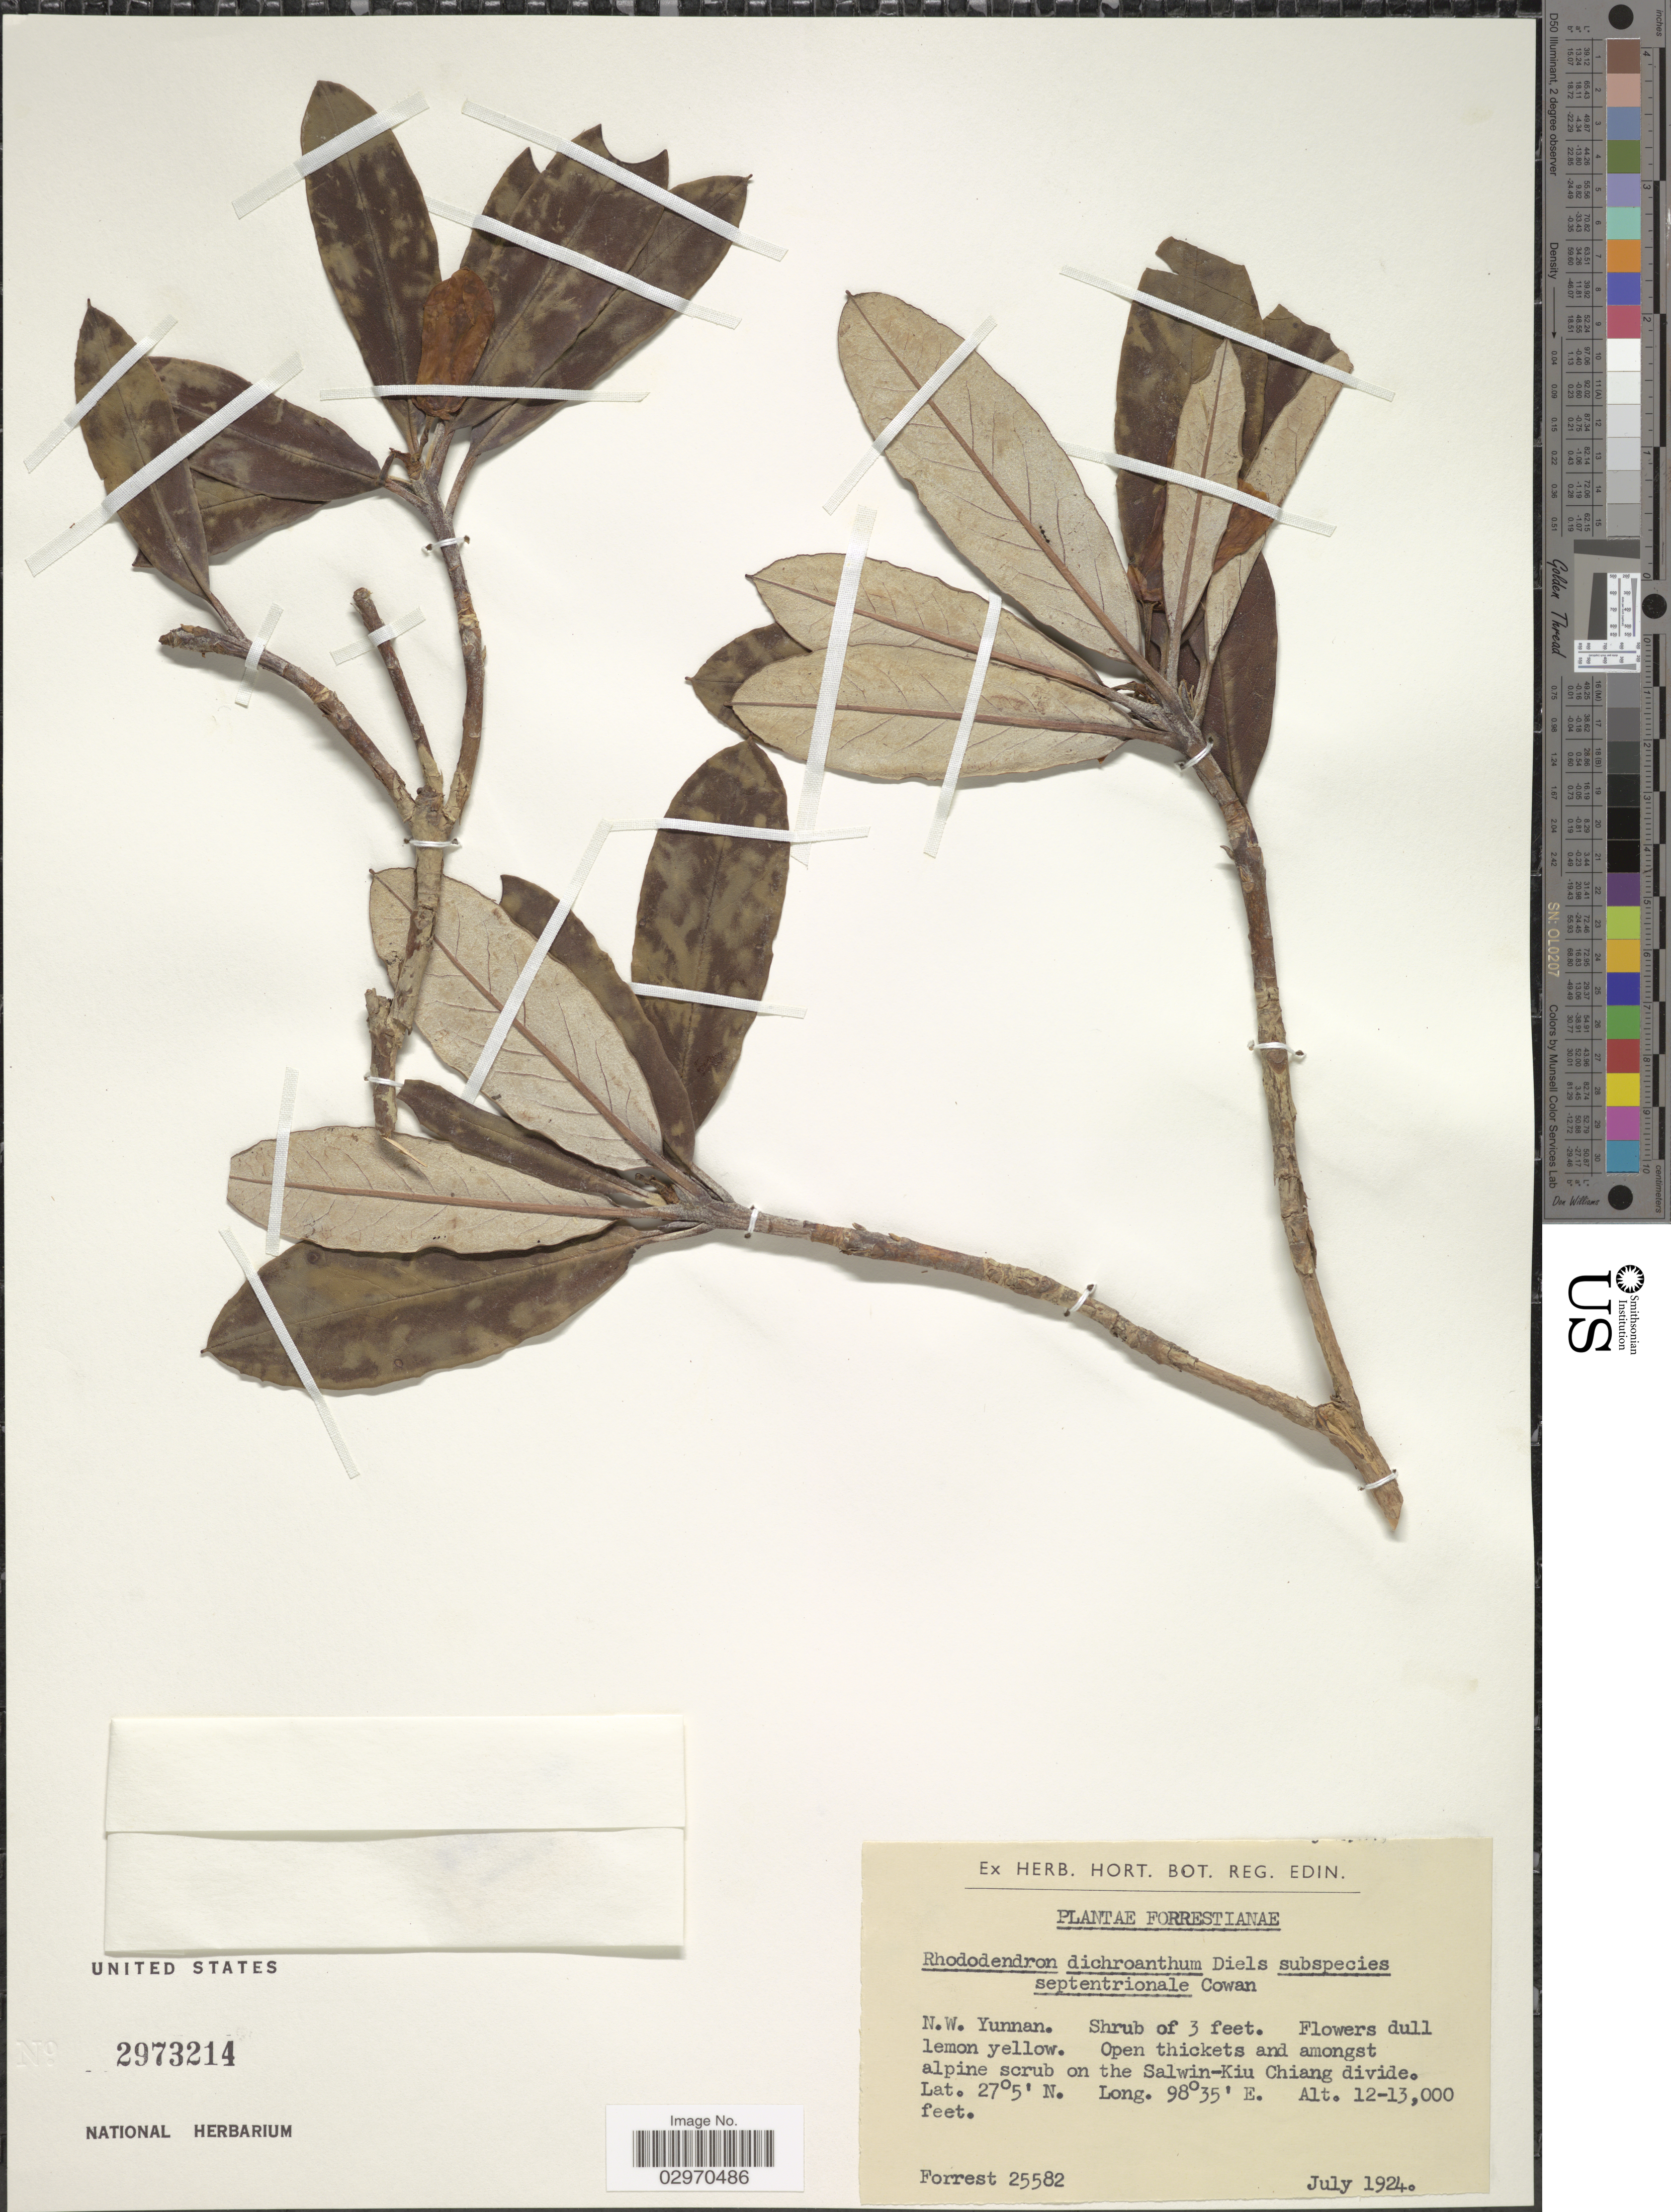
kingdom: Plantae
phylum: Tracheophyta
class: Magnoliopsida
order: Ericales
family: Ericaceae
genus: Rhododendron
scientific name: Rhododendron dichroanthum subsp. septentrionale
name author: Cowan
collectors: -. Forrest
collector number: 25582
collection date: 1924-07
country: China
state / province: Yunnan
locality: N.W. Yunnan. On the Salwin-Kiu Chiang divide.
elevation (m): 3658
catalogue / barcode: US 2973214